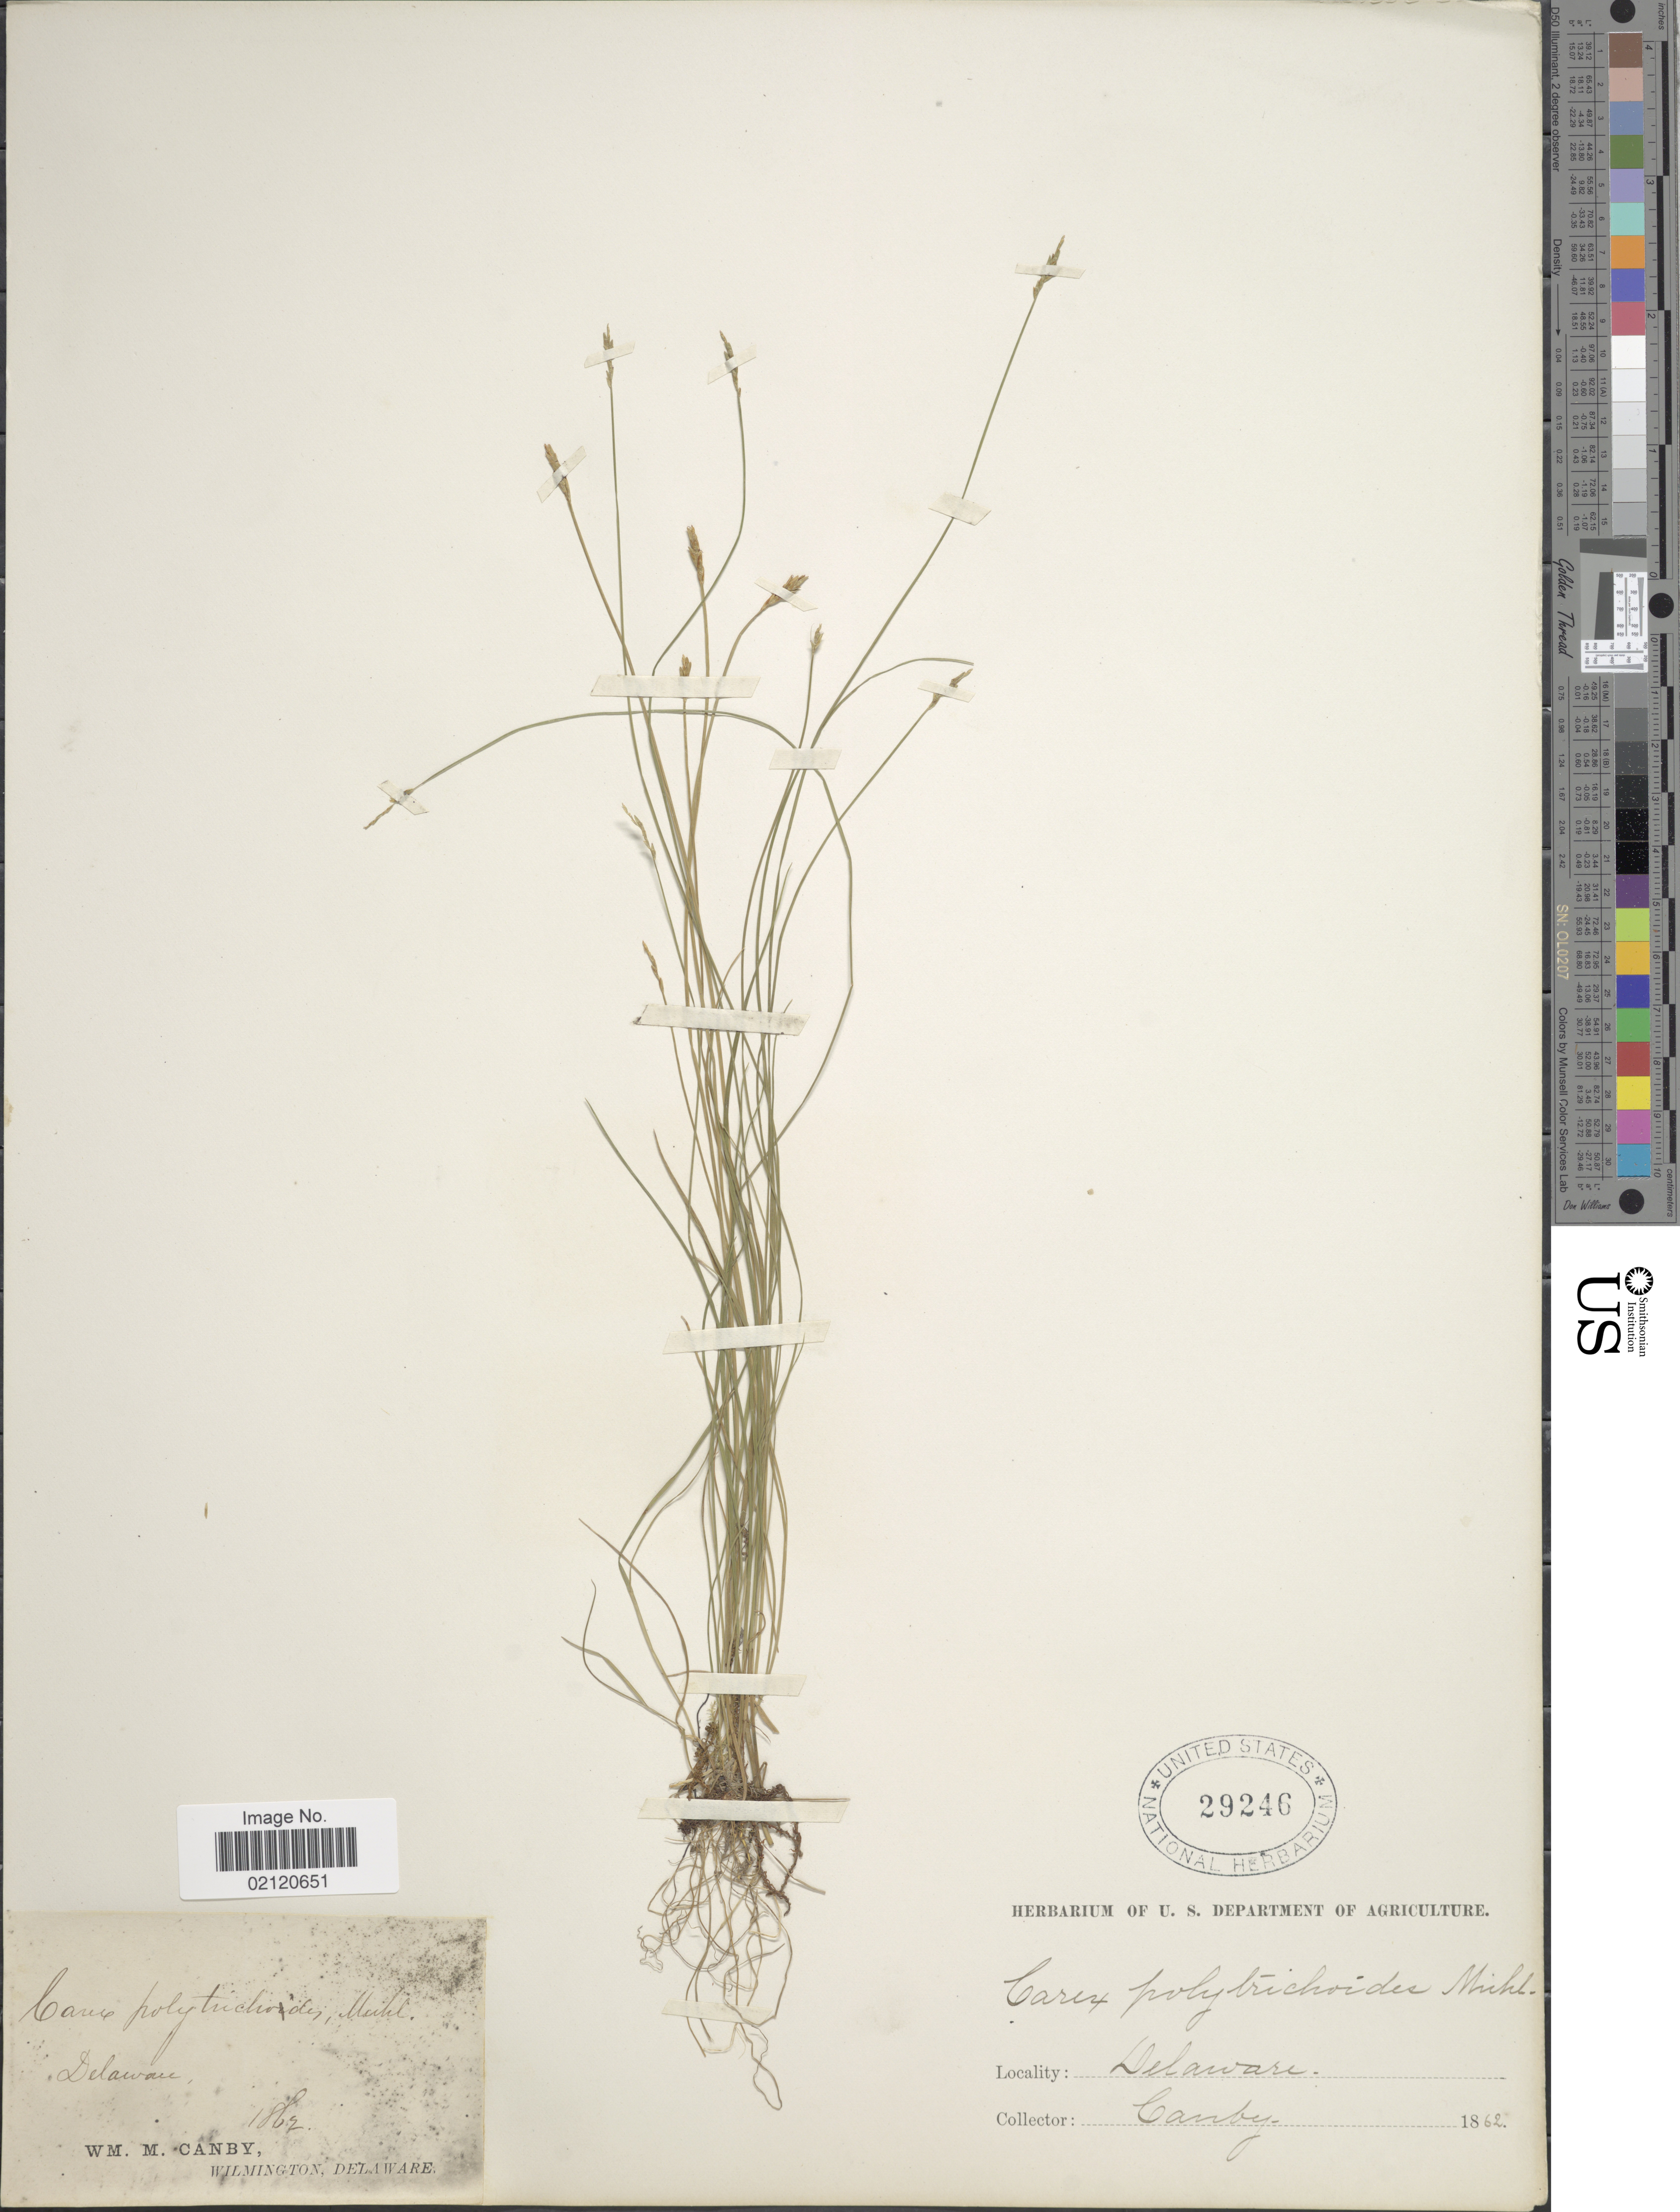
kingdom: Plantae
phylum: Tracheophyta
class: Liliopsida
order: Poales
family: Cyperaceae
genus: Carex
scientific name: Carex leptalea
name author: Wahlenb.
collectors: W. M. Canby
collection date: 1862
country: United States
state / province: Delaware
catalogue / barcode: US 29246